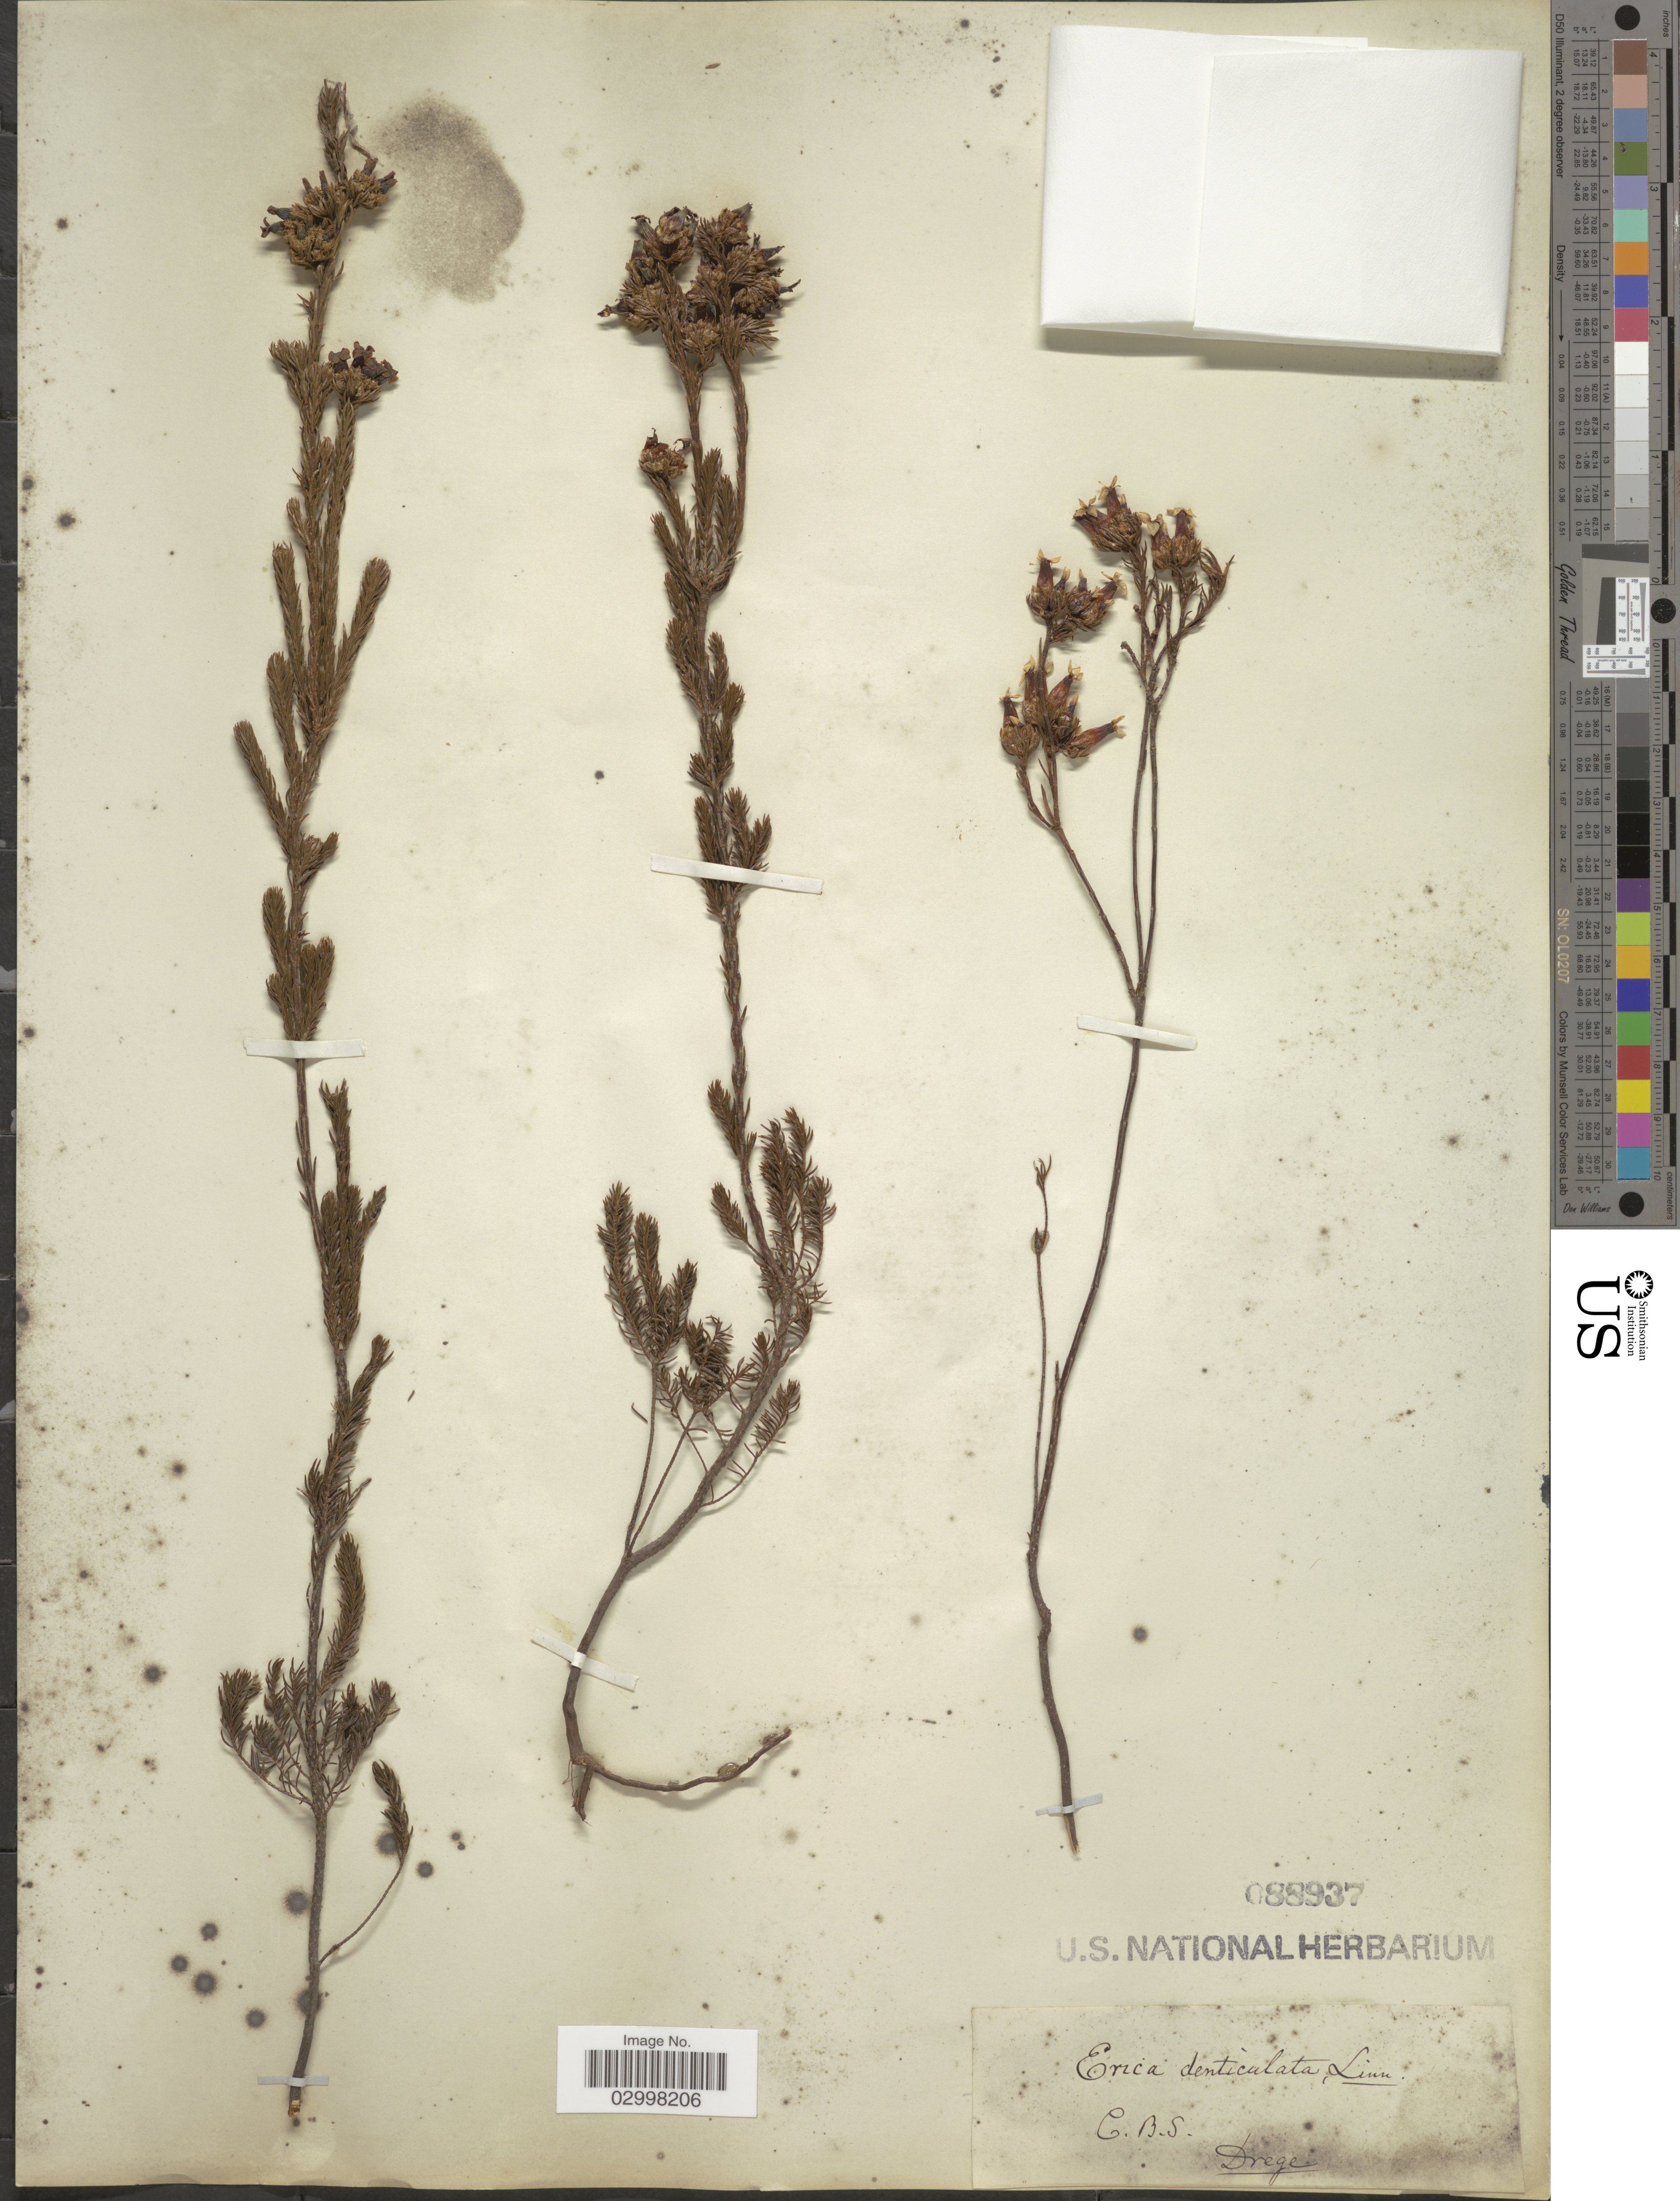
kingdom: Plantae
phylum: Tracheophyta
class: Magnoliopsida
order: Ericales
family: Ericaceae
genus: Erica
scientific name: Erica denticulata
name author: L.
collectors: Drege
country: South Africa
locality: C.B.S.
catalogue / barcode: US 88937